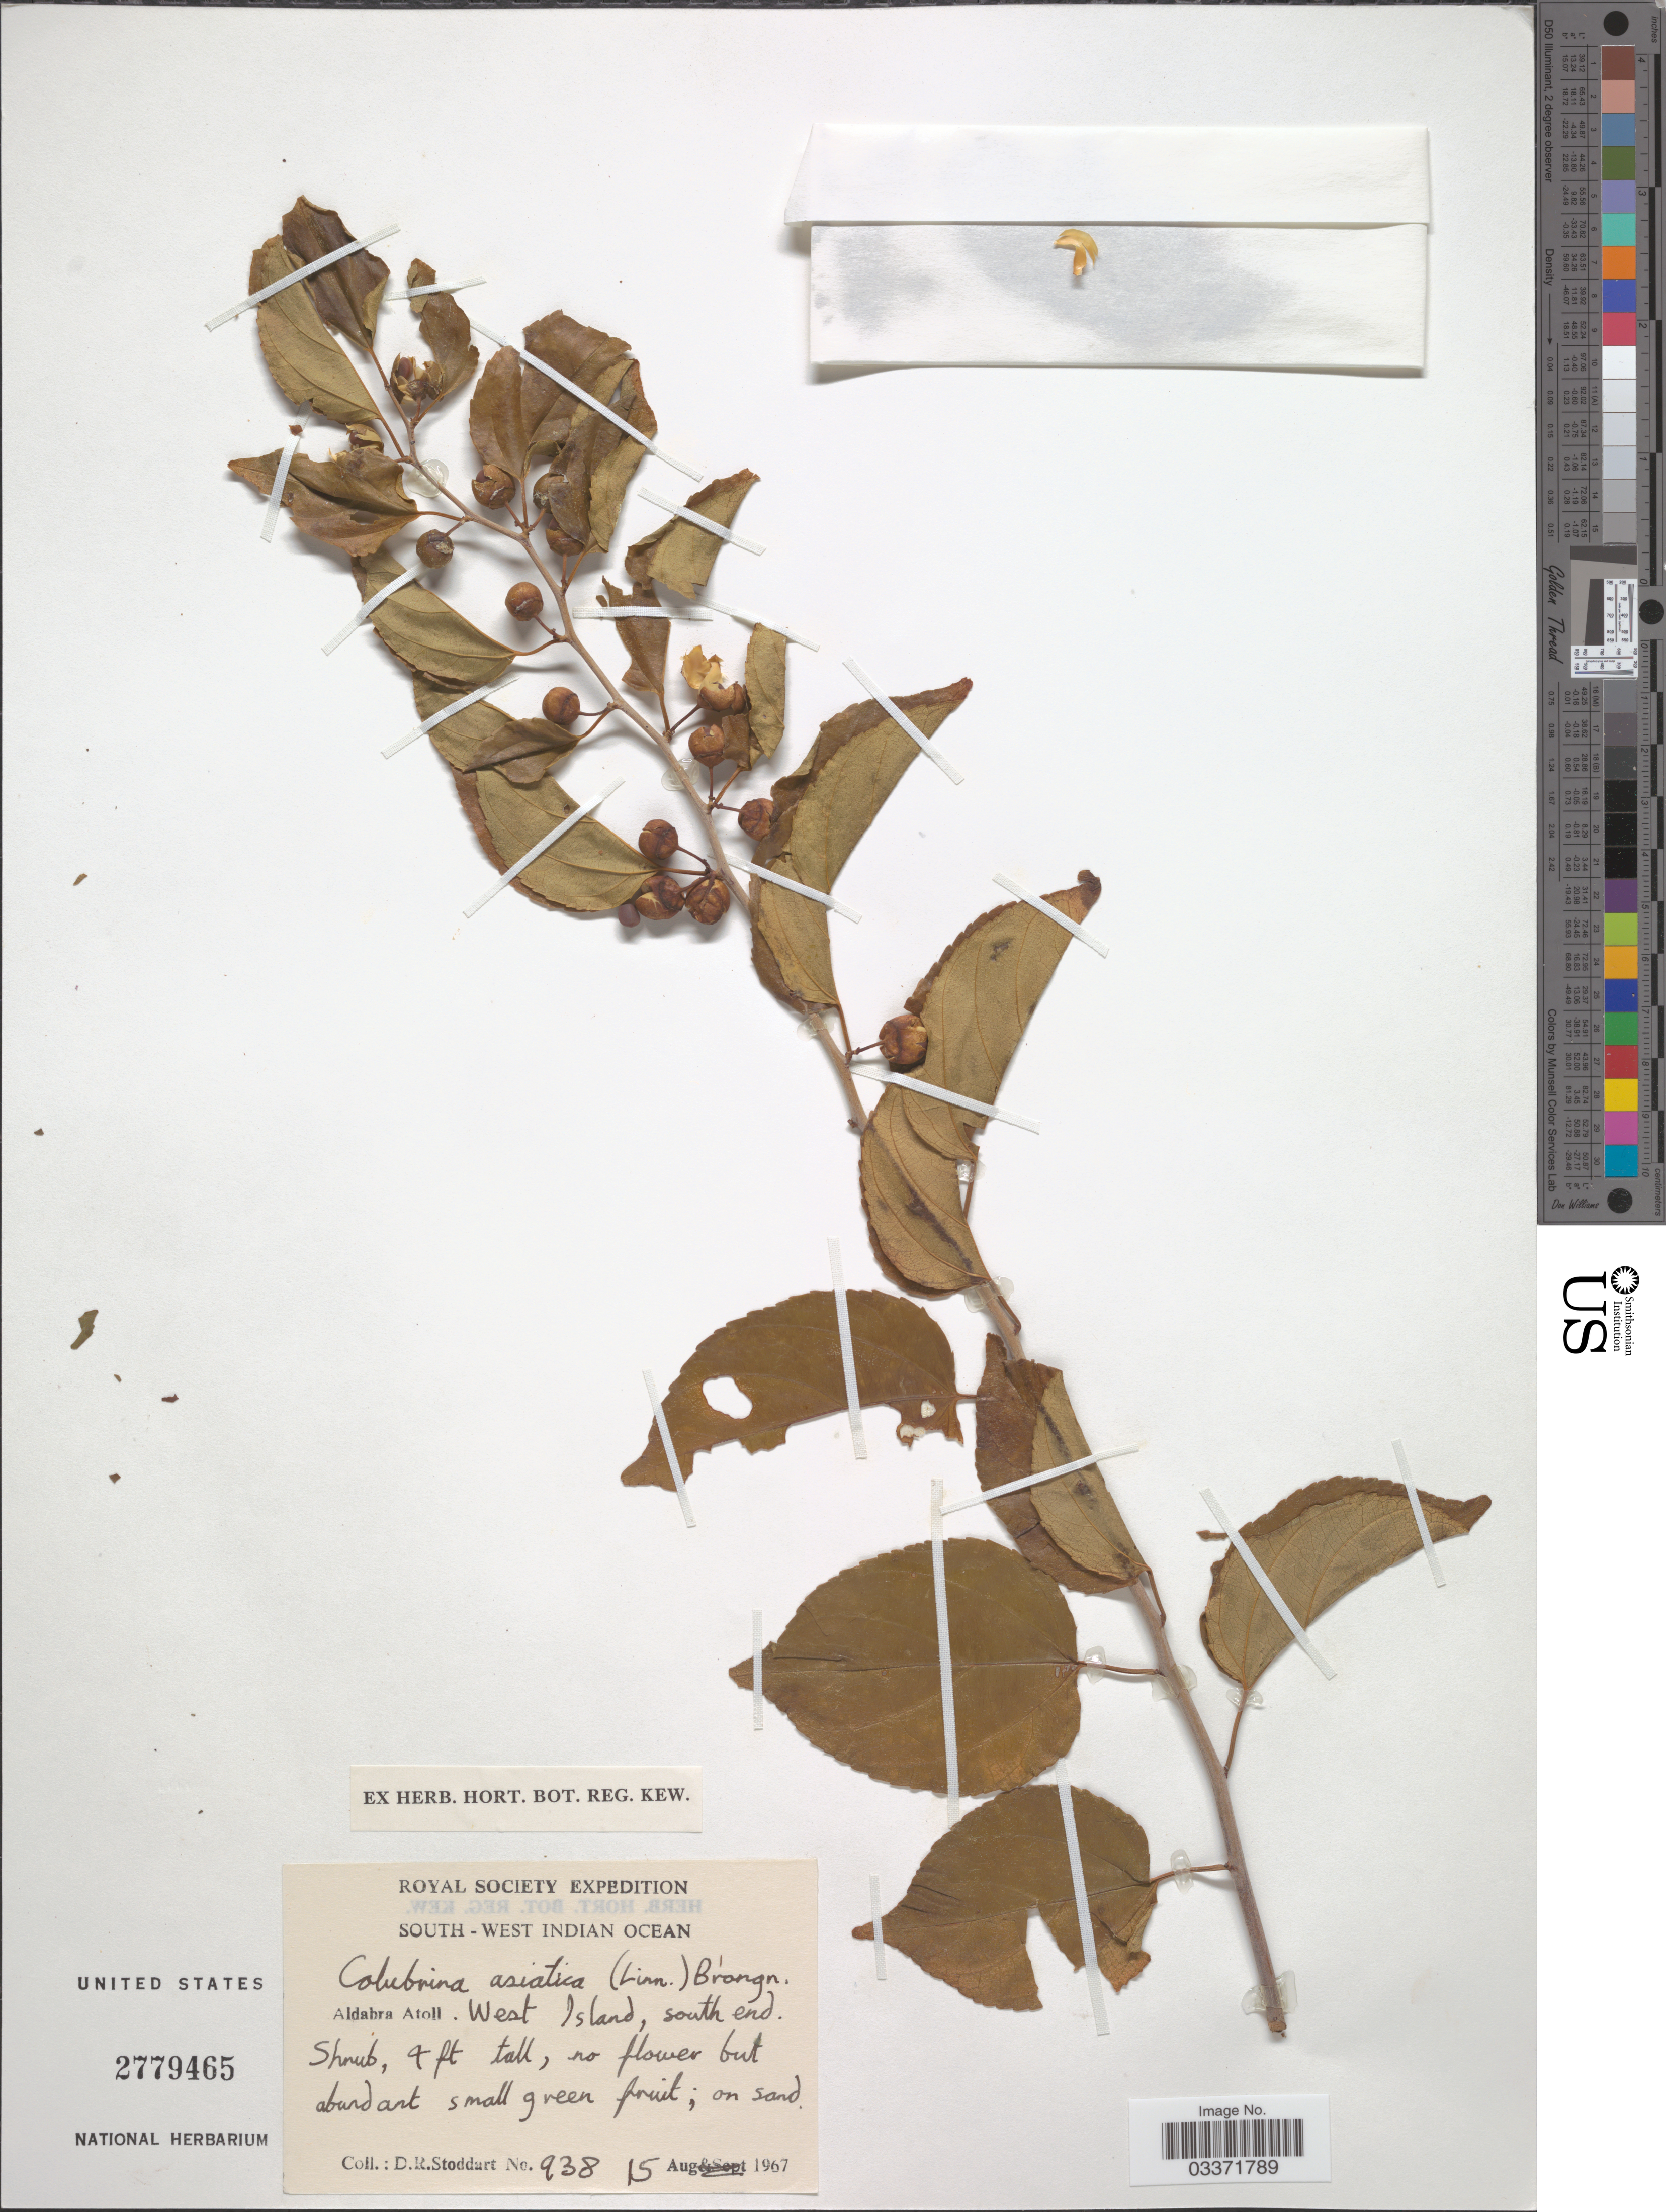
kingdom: Plantae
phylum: Tracheophyta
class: Magnoliopsida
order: Rosales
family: Rhamnaceae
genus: Colubrina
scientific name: Colubrina asiatica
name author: (L.) Brongn.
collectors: D. R. Stoddart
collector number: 938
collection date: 1967-08-15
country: Seychelles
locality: South-West Indian Ocean, Aldabra Atoll. West Island, south end.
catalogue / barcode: US 2779465